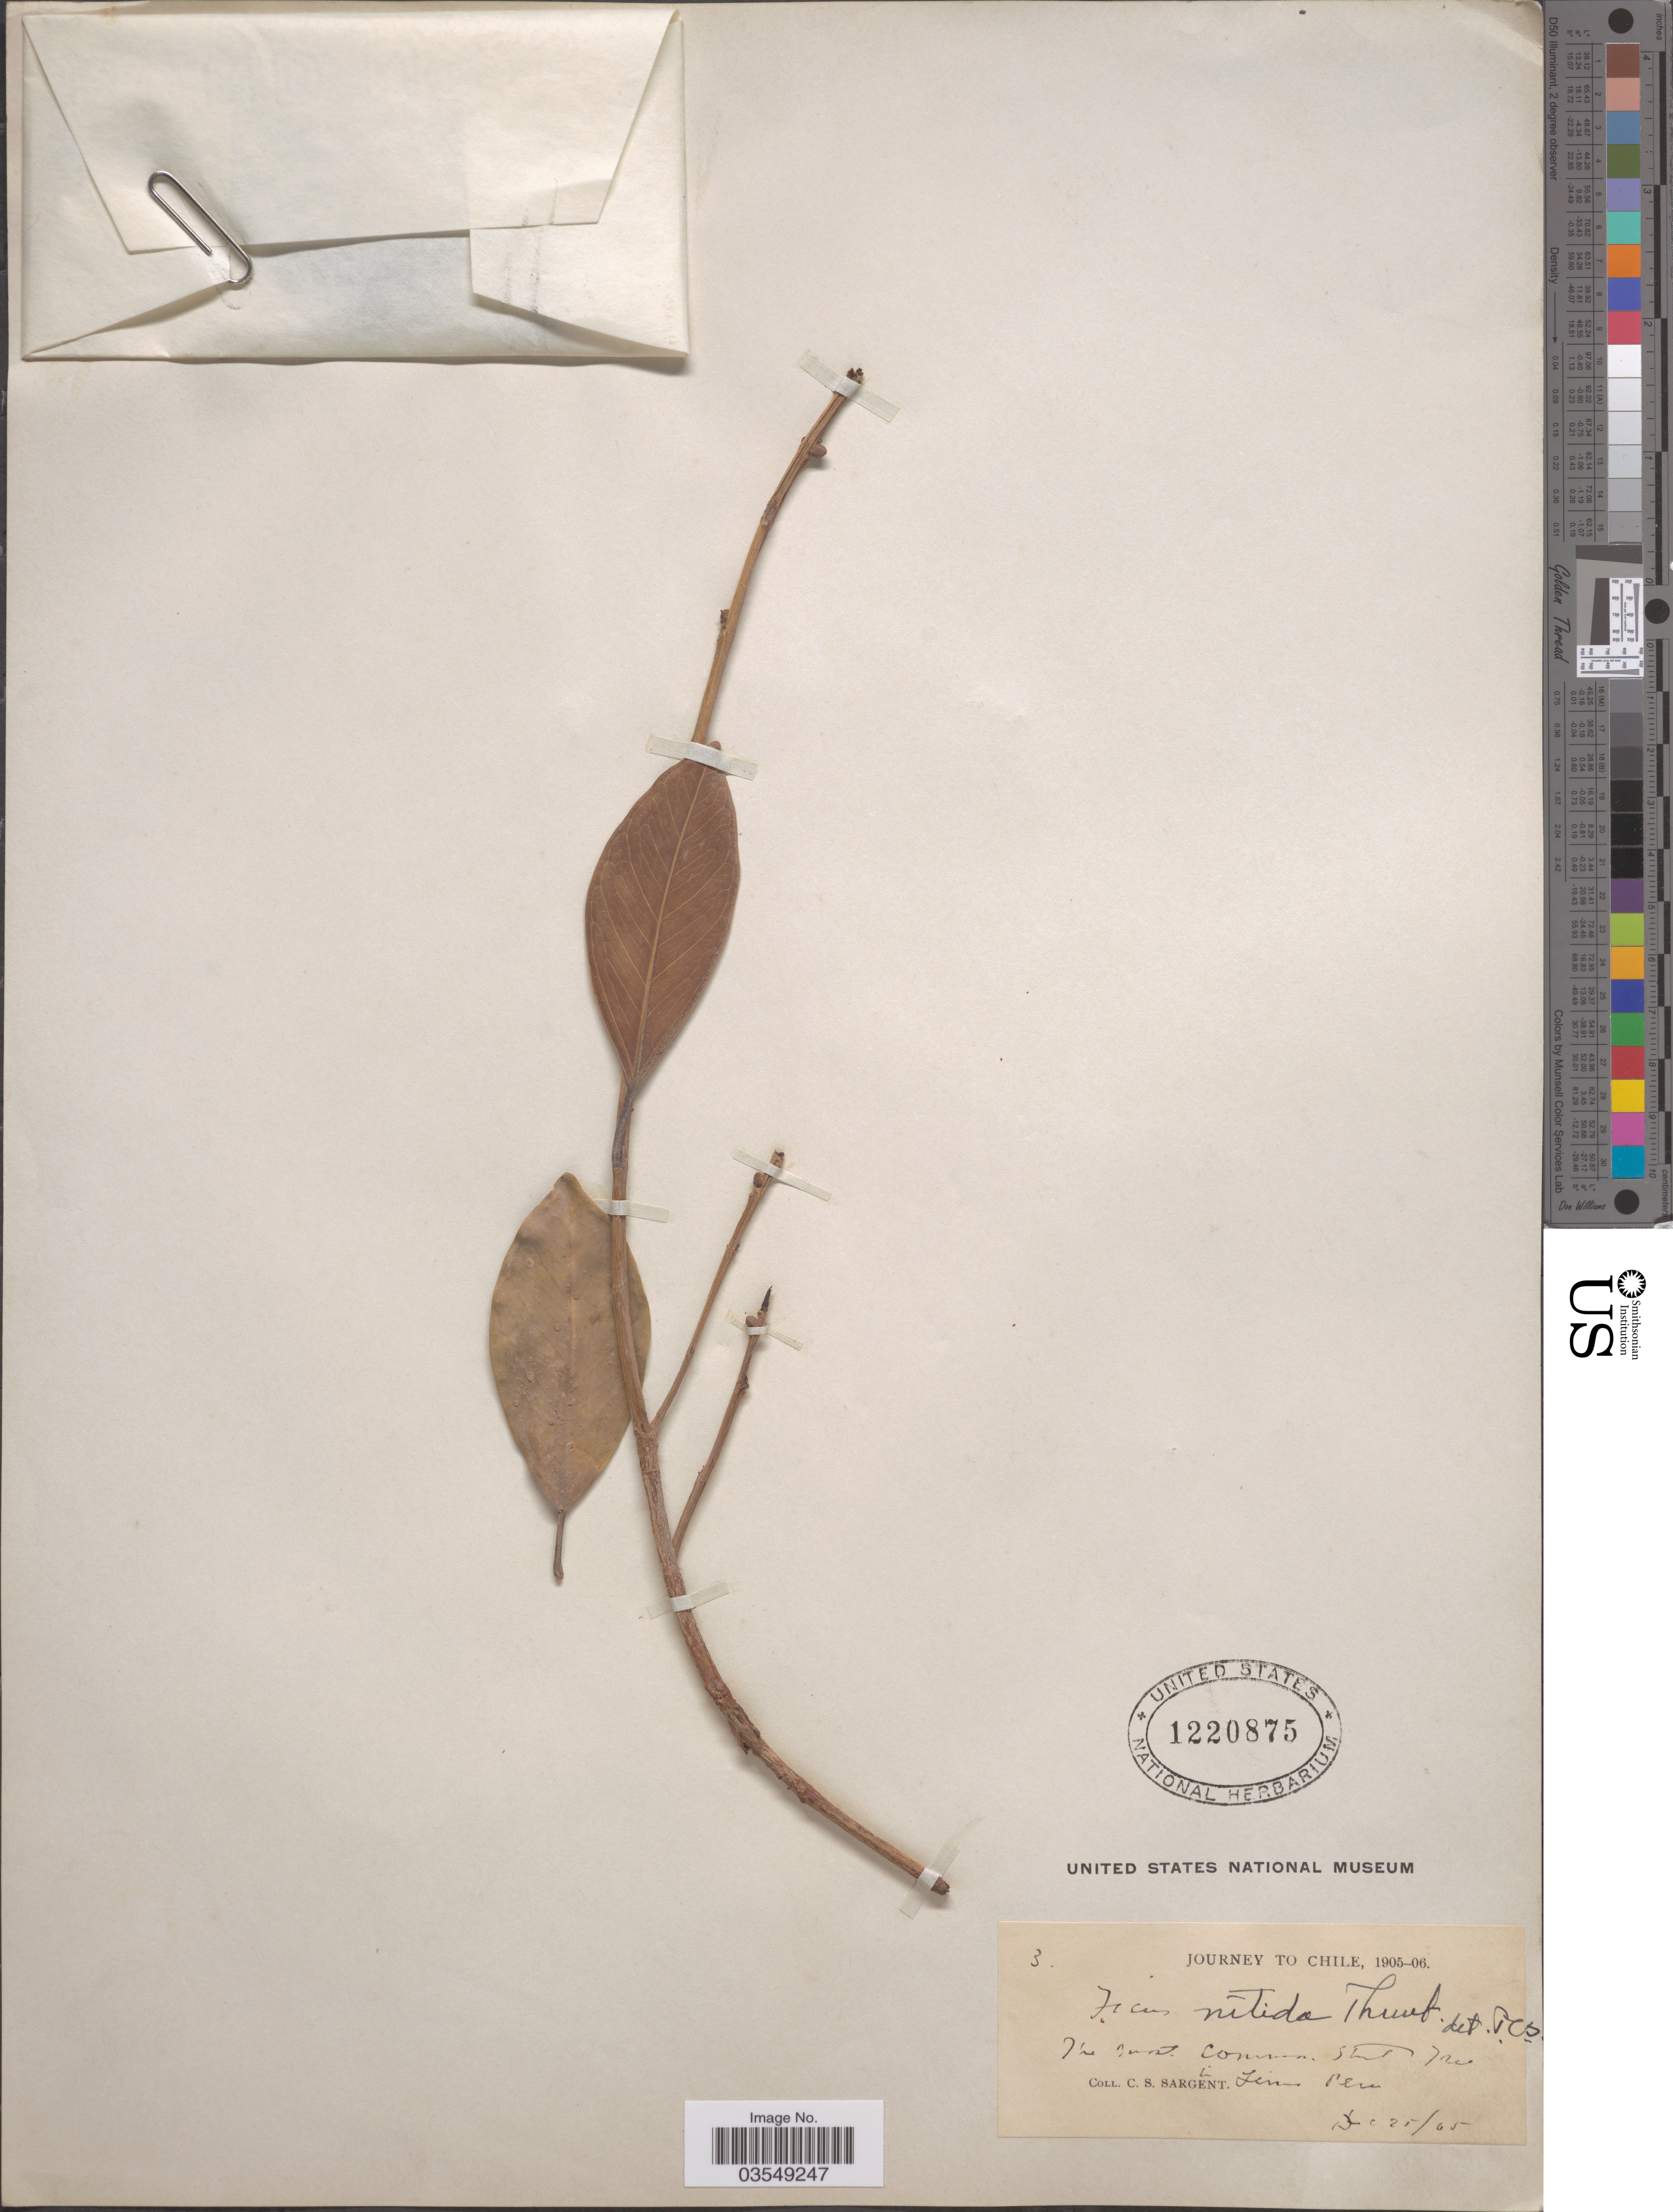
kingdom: Plantae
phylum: Tracheophyta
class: Magnoliopsida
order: Rosales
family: Moraceae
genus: Ficus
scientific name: Ficus retusa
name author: L.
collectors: C. S. Sargent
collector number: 3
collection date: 1905-12-25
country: Chile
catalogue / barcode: US 1220875